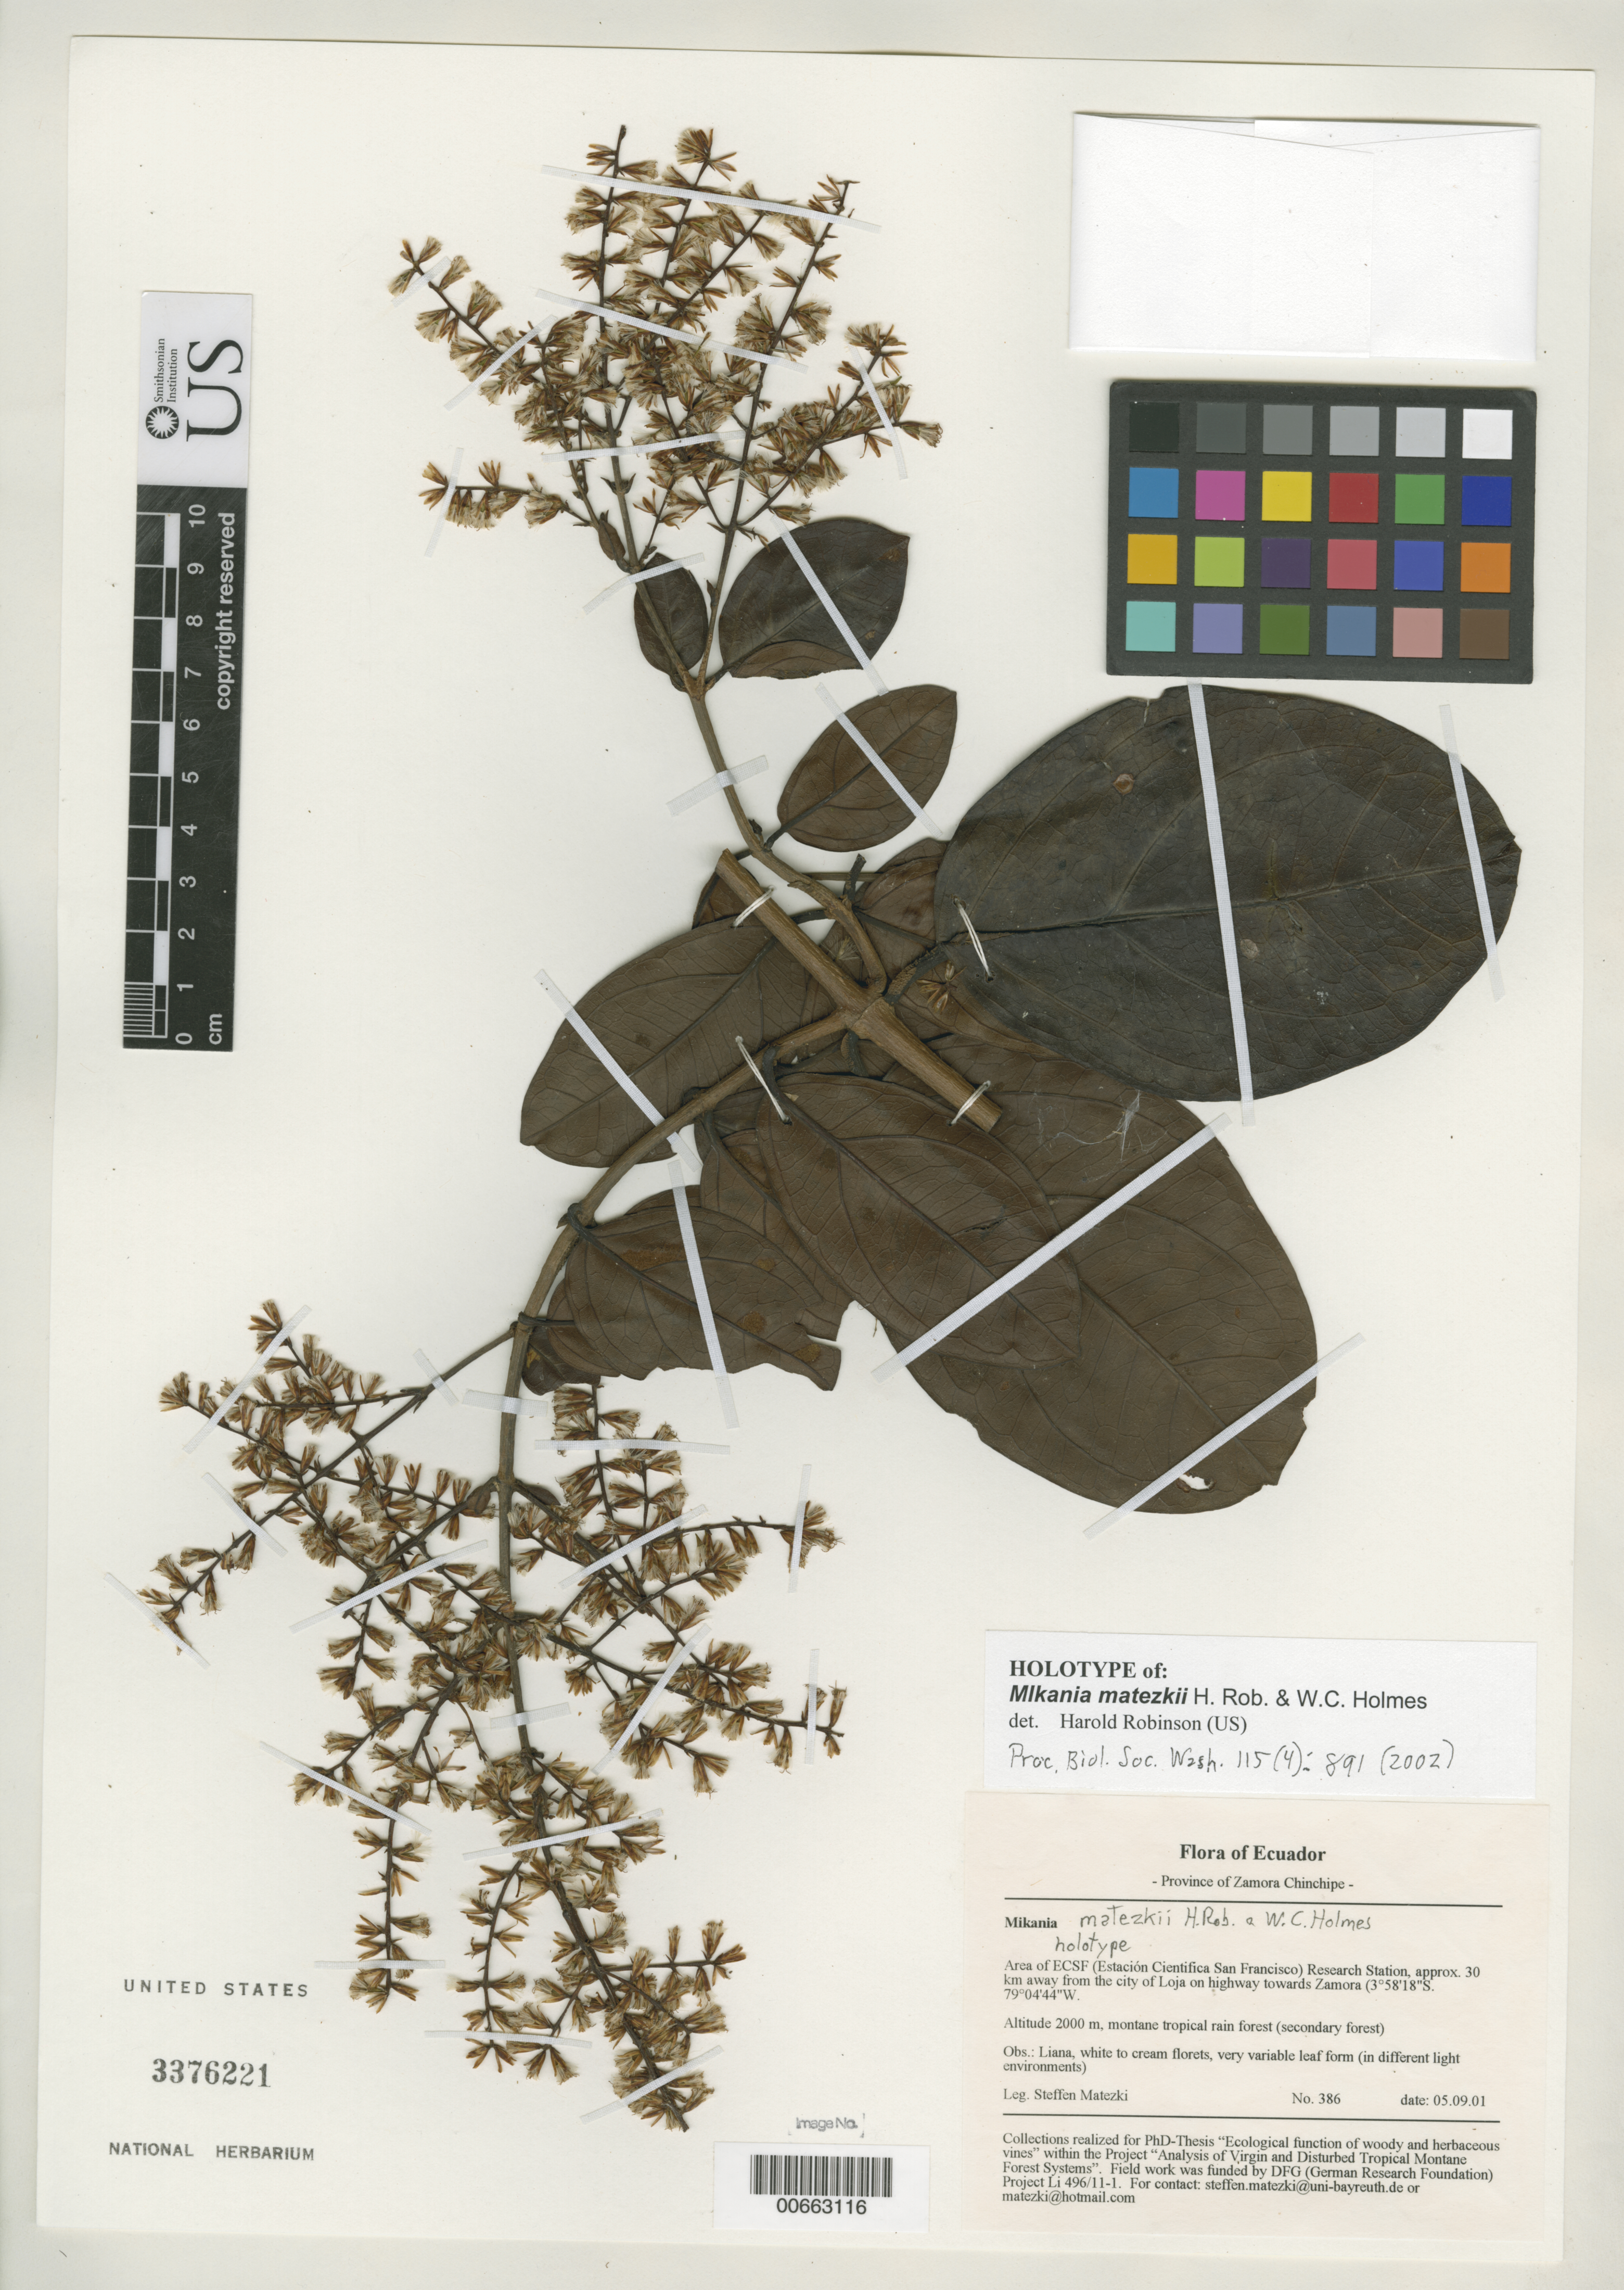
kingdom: Plantae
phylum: Tracheophyta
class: Magnoliopsida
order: Asterales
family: Asteraceae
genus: Mikania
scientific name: Mikania matezkii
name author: H. Rob. & W.C. Holmes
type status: Holotype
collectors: S. Matezki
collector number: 386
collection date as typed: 05 Sep 2001 or 09 May 2001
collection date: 2001-05-09 or 2001-09-05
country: Ecuador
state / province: Zamora-Chinchipe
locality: Area of ECSF (Estación Cientifica San Francisco) Research Station, approx. 30 km. Away from the city of Loja on Hwy towards Zamora.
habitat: Montaine tropical rain forest (secondary forest)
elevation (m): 2000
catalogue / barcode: US 3376221